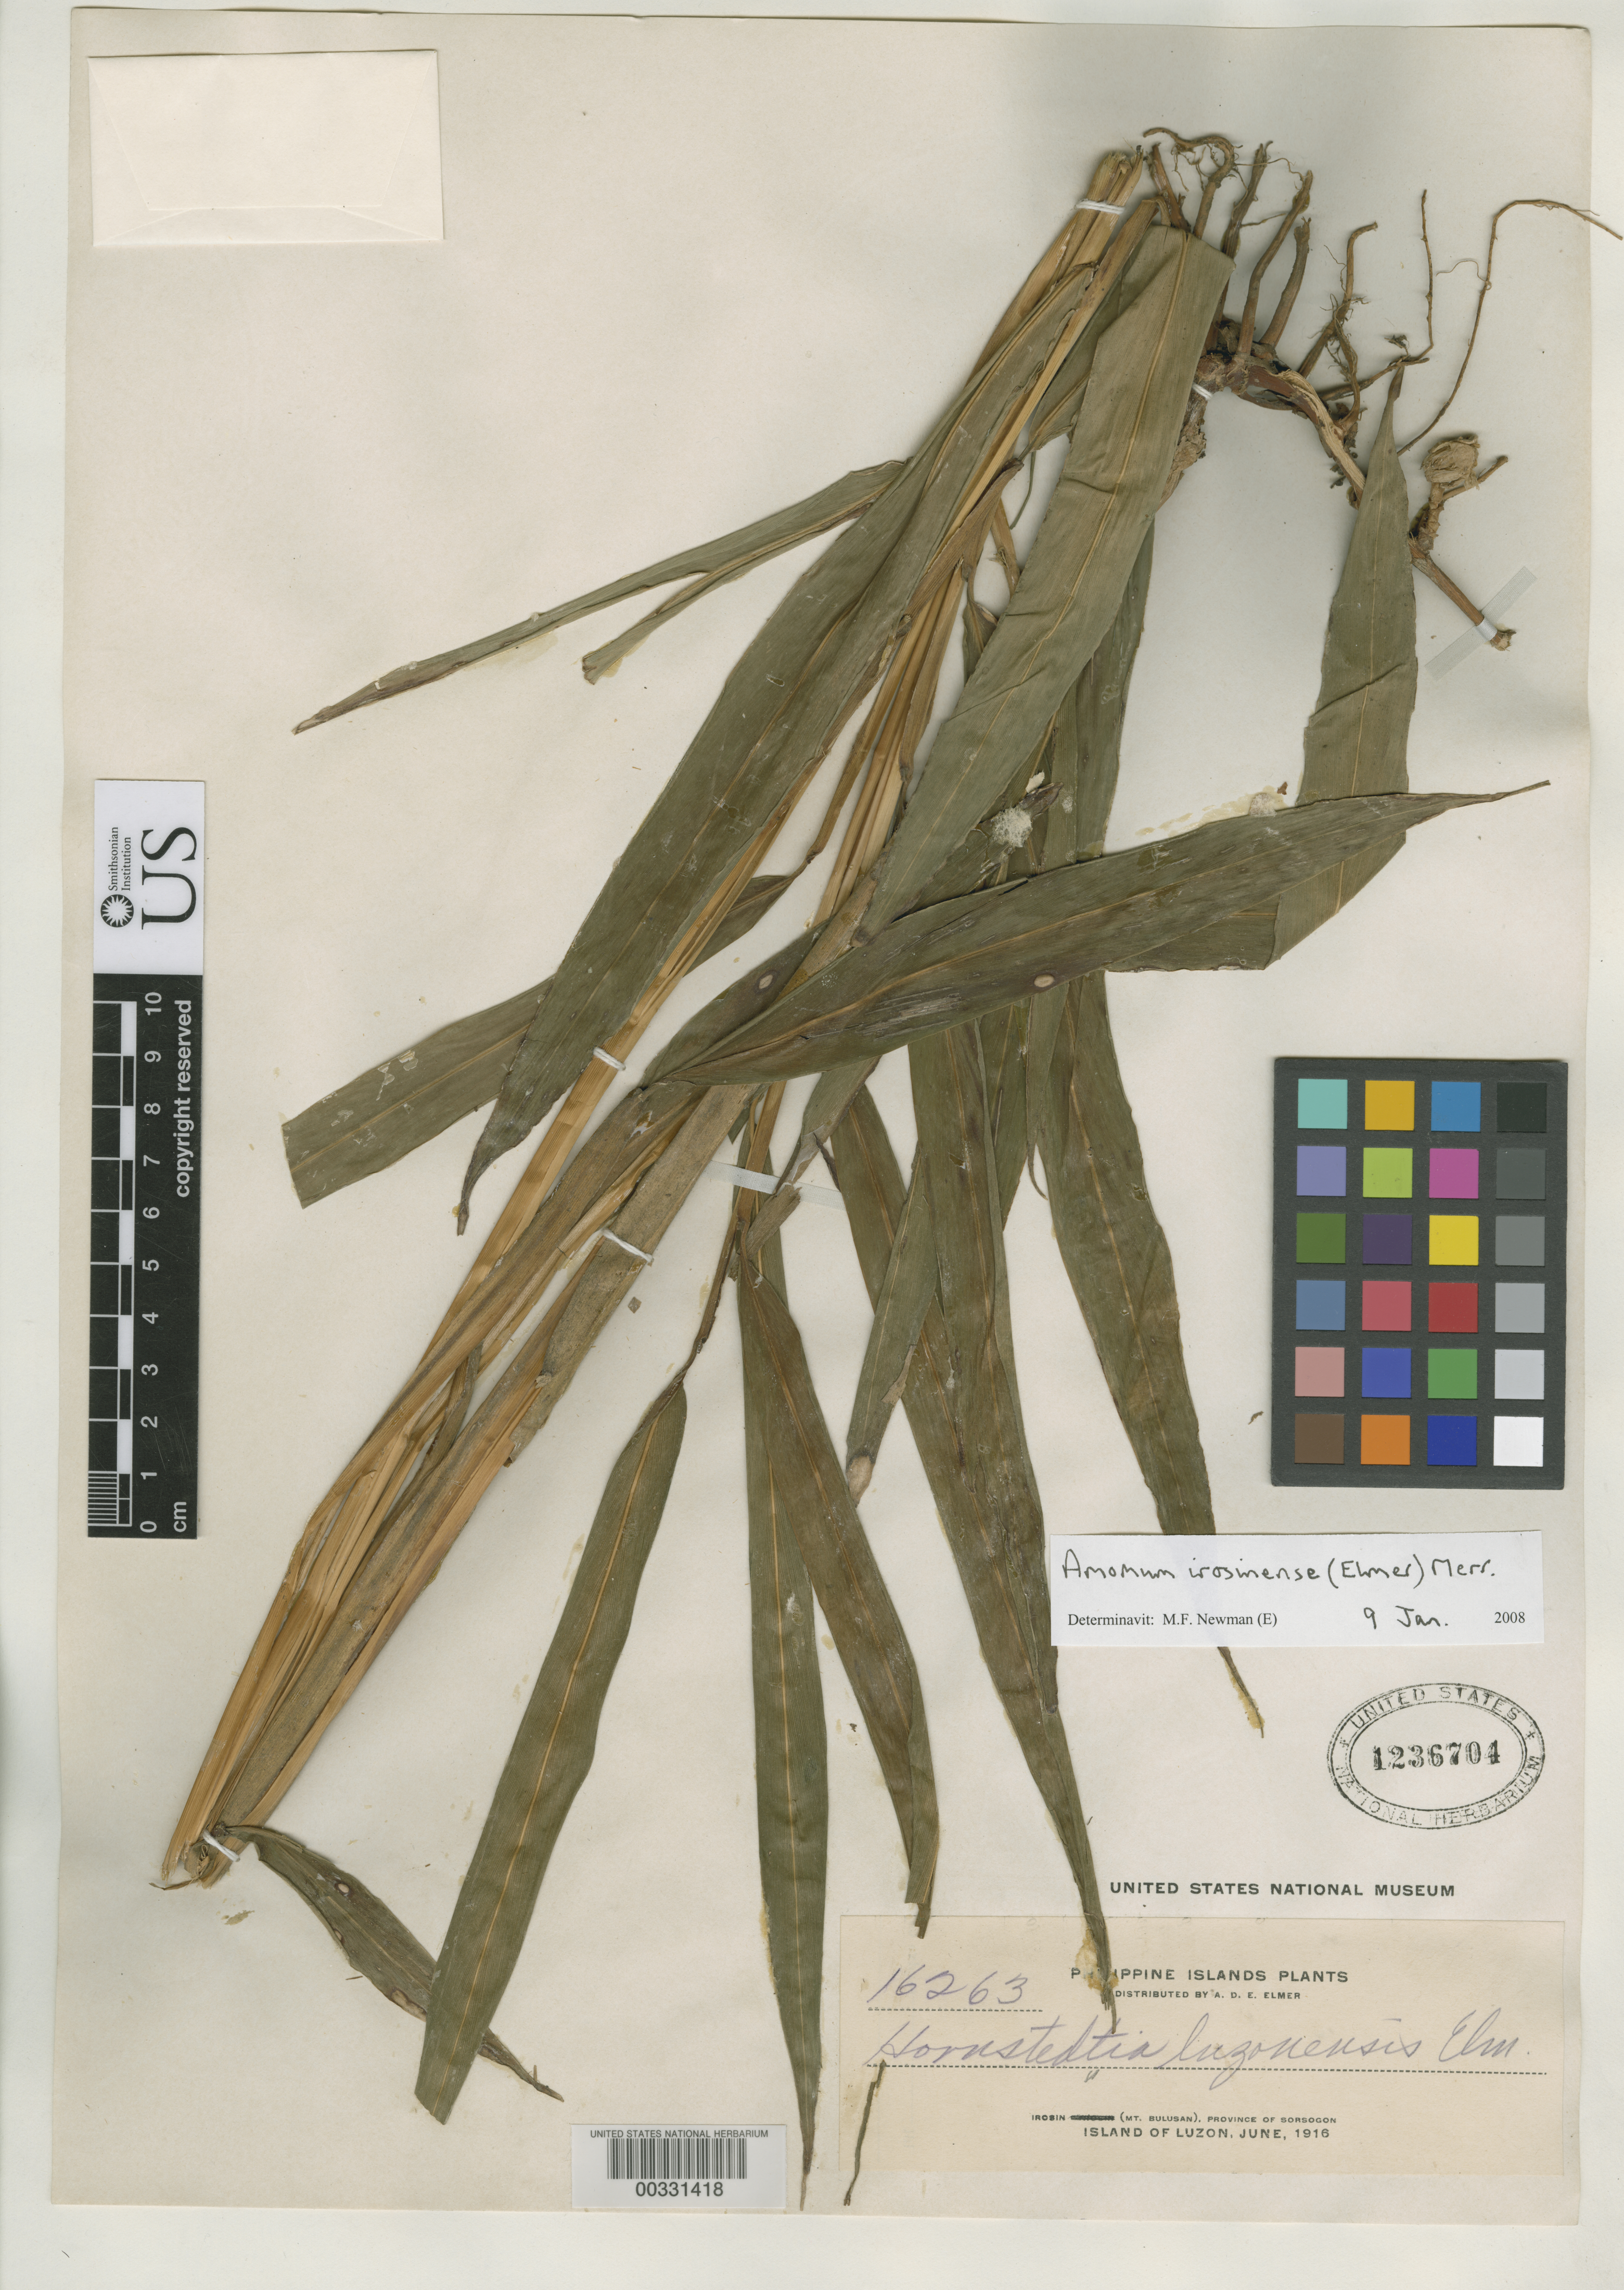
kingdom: Plantae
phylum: Tracheophyta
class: Liliopsida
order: Zingiberales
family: Zingiberaceae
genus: Hornstedtia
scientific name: Hornstedtia irosinensis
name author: Elmer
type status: Isosyntype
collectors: A. D. E. Elmer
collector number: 16263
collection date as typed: Jun 1916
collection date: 1916-06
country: Philippines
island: Luzon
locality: Irosin (Mt. Bulusan), Province of Sorsogon, Island of Luzon.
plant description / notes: Specimen annotated with the unpublished name 'Hornstedtia luzonensis Elm.".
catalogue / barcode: US 1236704